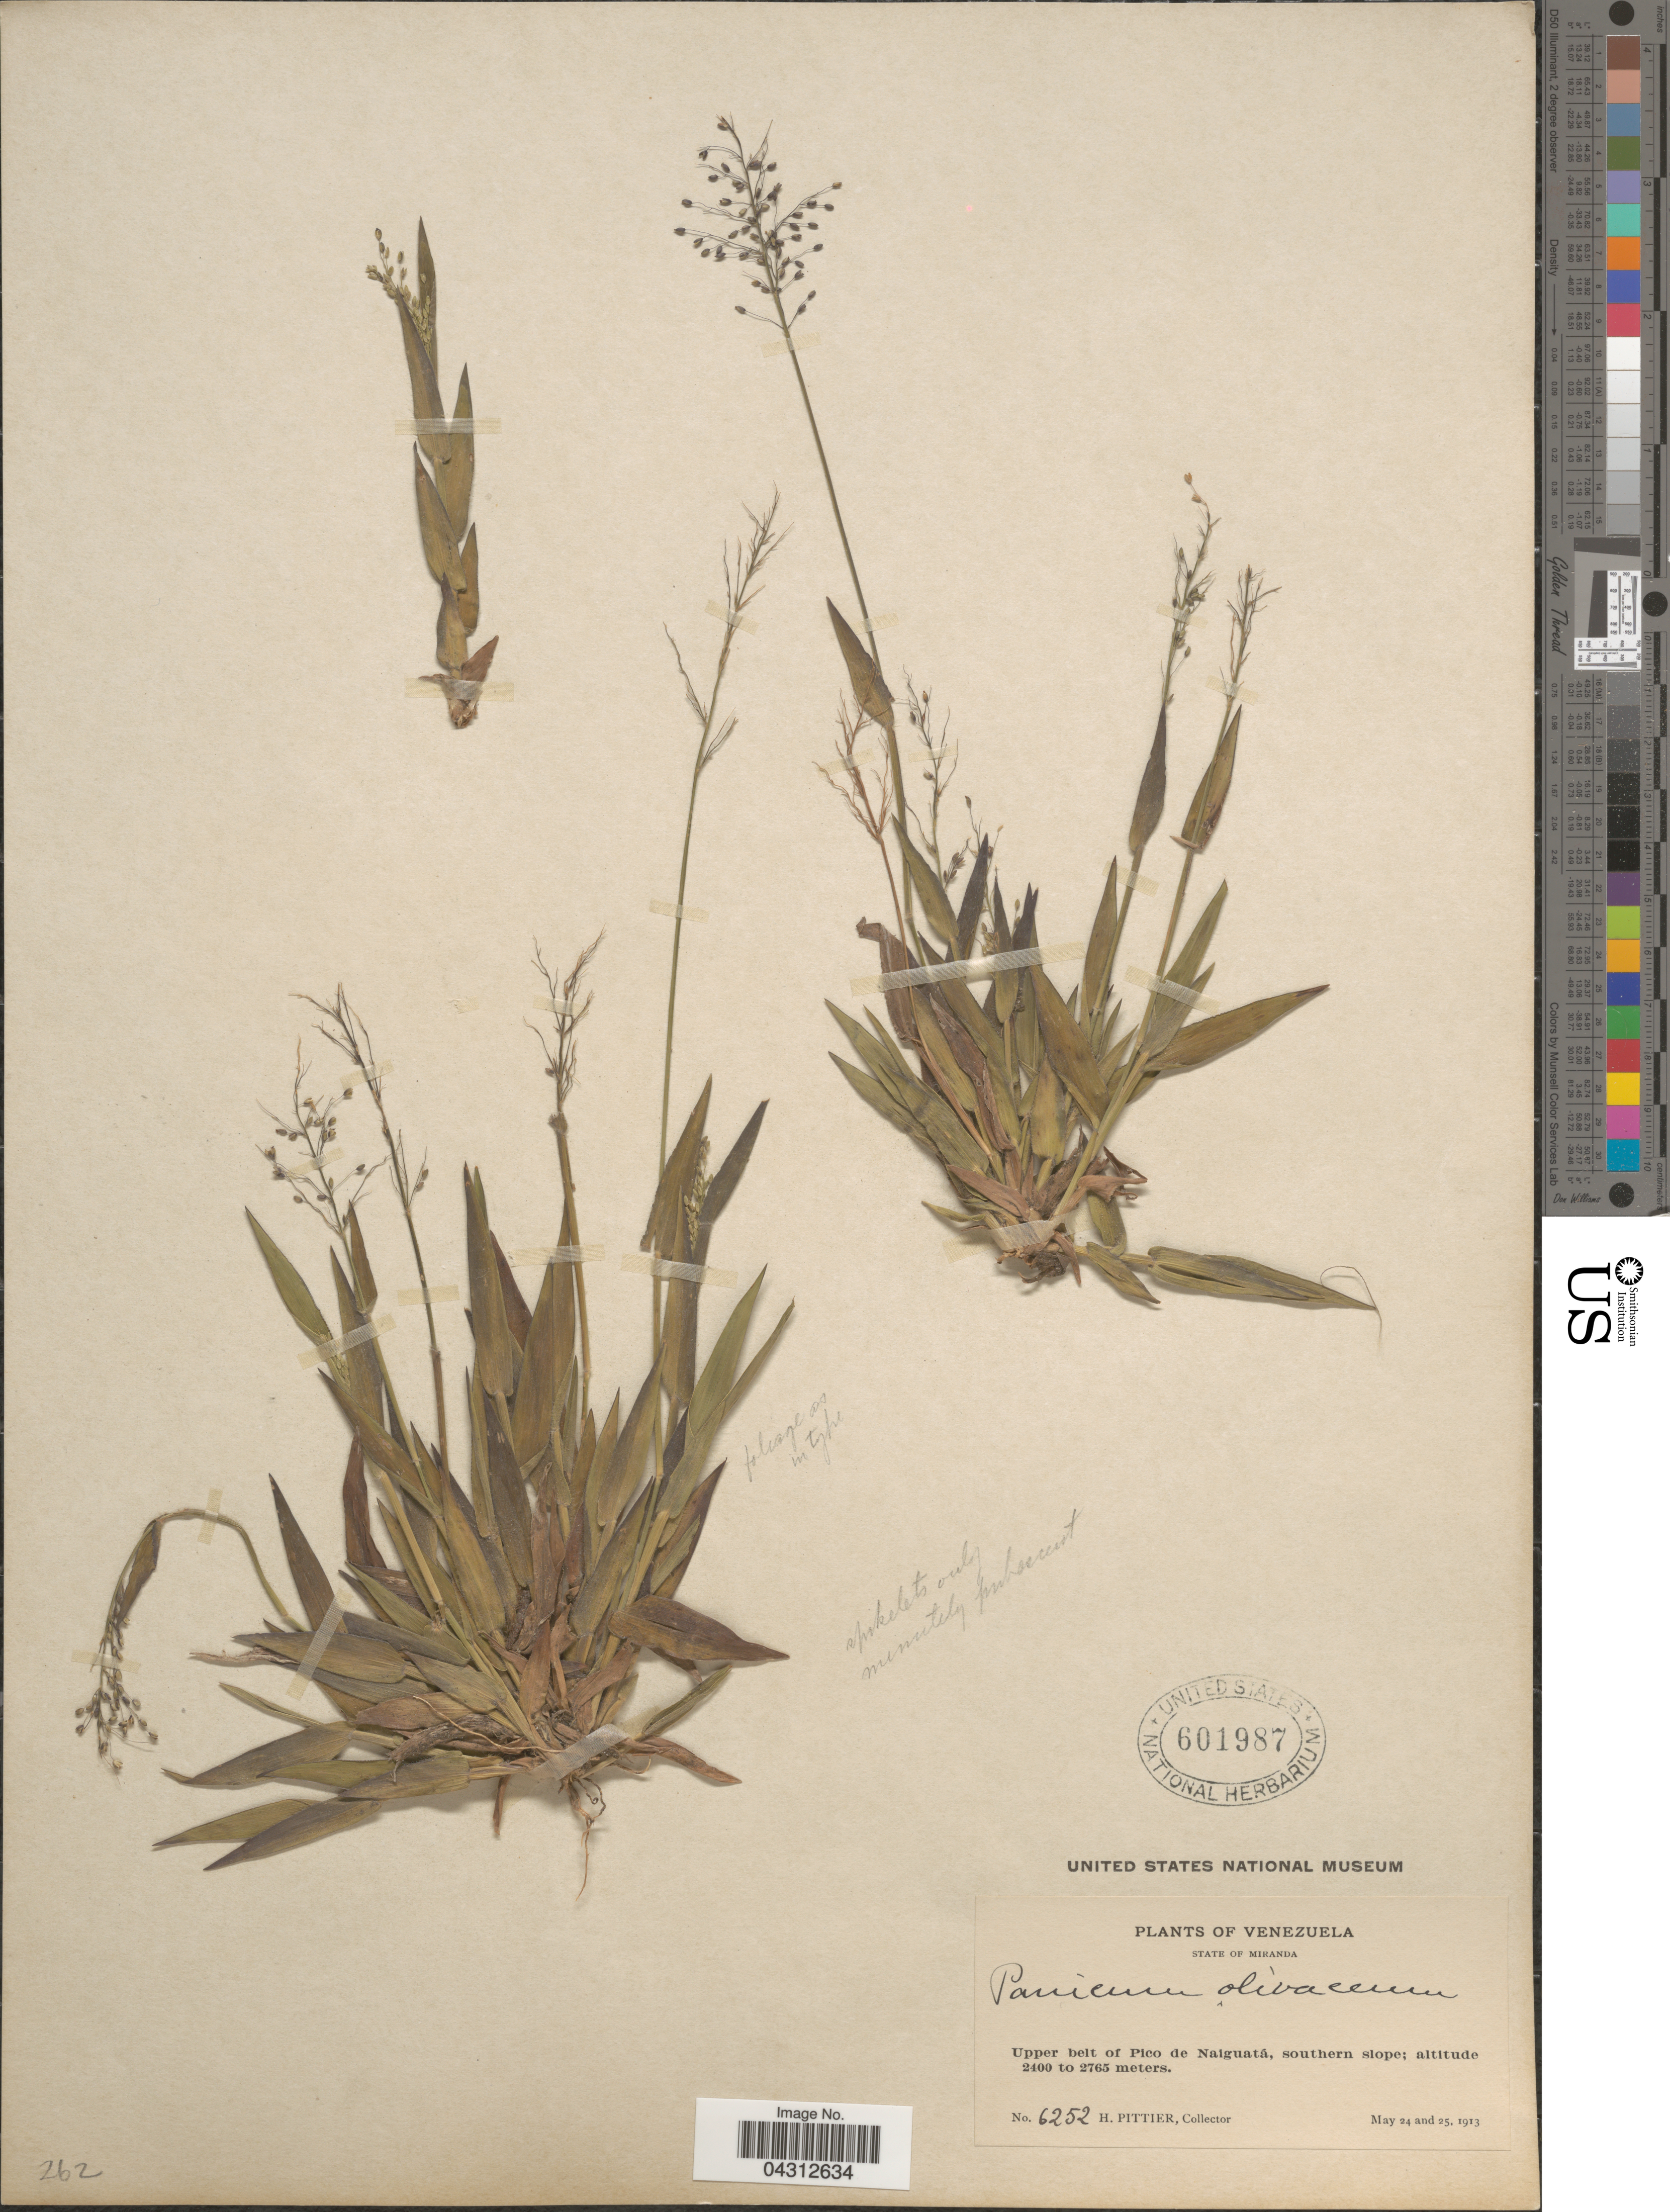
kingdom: Plantae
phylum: Tracheophyta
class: Liliopsida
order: Poales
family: Poaceae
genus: Panicum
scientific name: Panicum acuminatum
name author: Sw.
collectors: H. F. Pittier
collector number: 6252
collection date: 1913-05-24/1913-05-25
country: Venezuela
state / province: Miranda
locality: Upper belt of Pico de Naiguatá, southern slope.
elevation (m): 2400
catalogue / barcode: US 601987